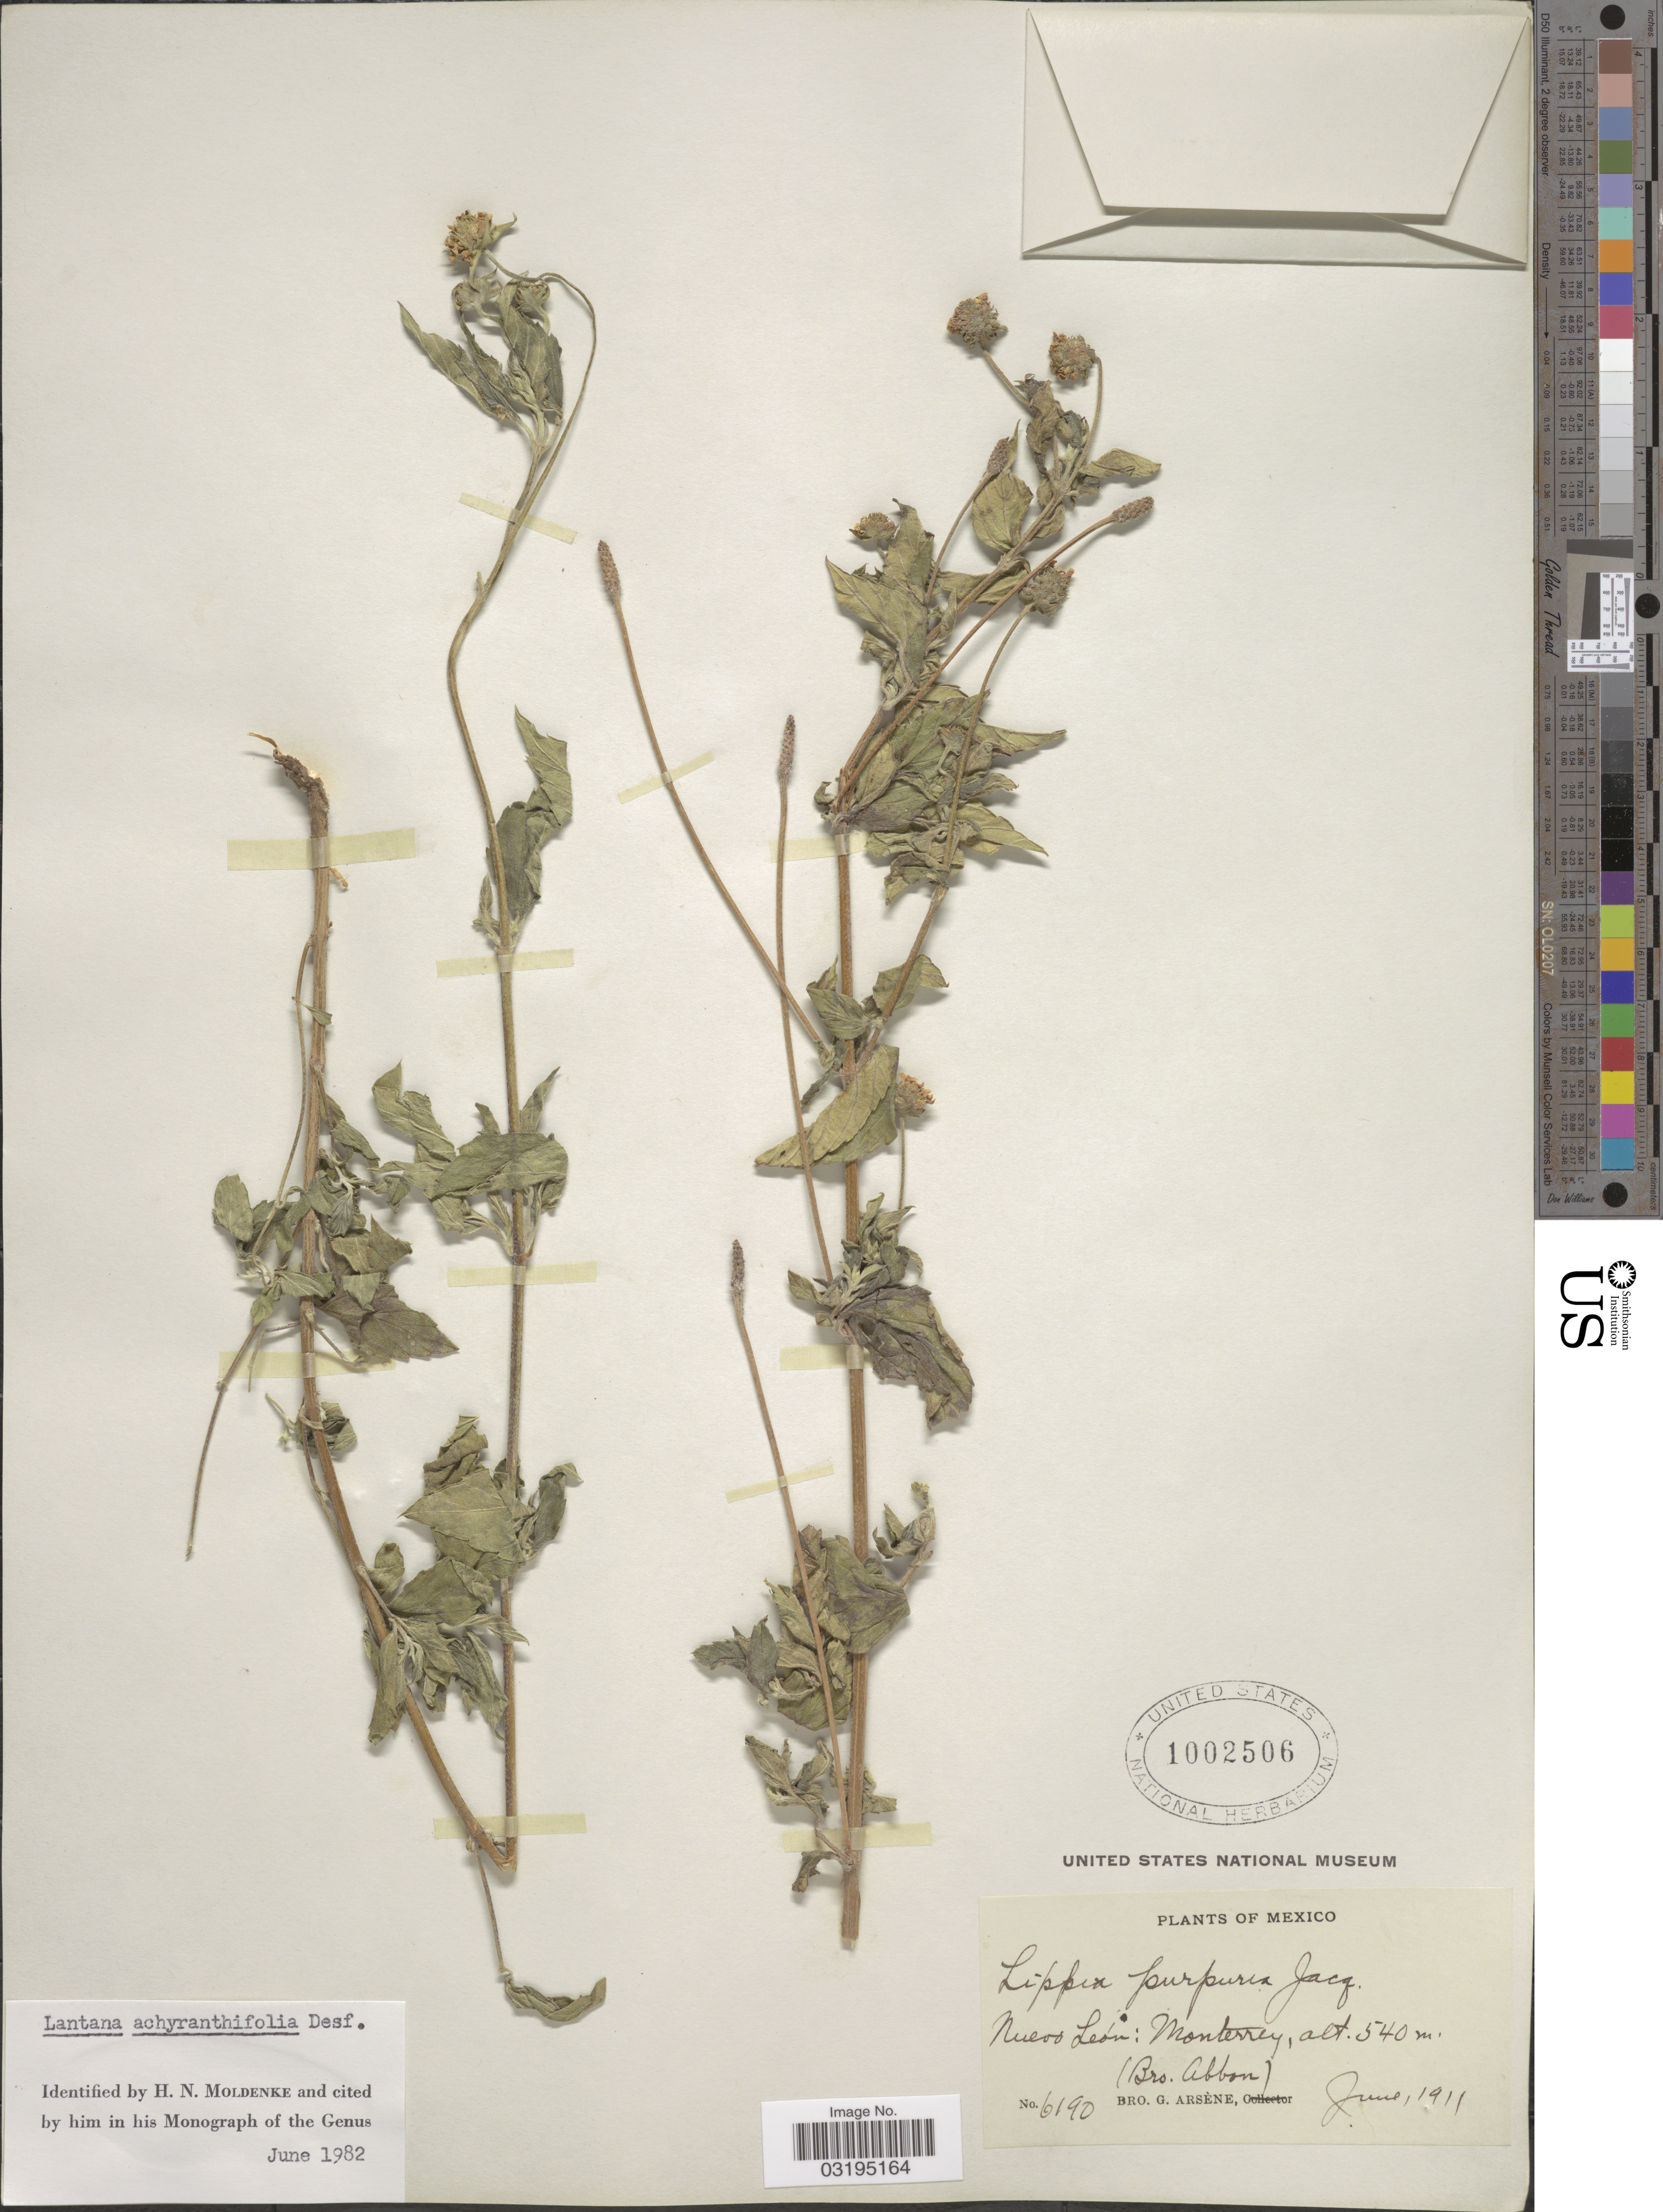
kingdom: Plantae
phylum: Tracheophyta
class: Magnoliopsida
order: Lamiales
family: Verbenaceae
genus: Lantana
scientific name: Lantana achyranthifolia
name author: Desf.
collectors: Bro. G. Arsène & Bro. Abbon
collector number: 6190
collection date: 1911-06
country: Mexico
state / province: Nuevo León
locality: Monterrey.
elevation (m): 540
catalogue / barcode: US 1002506